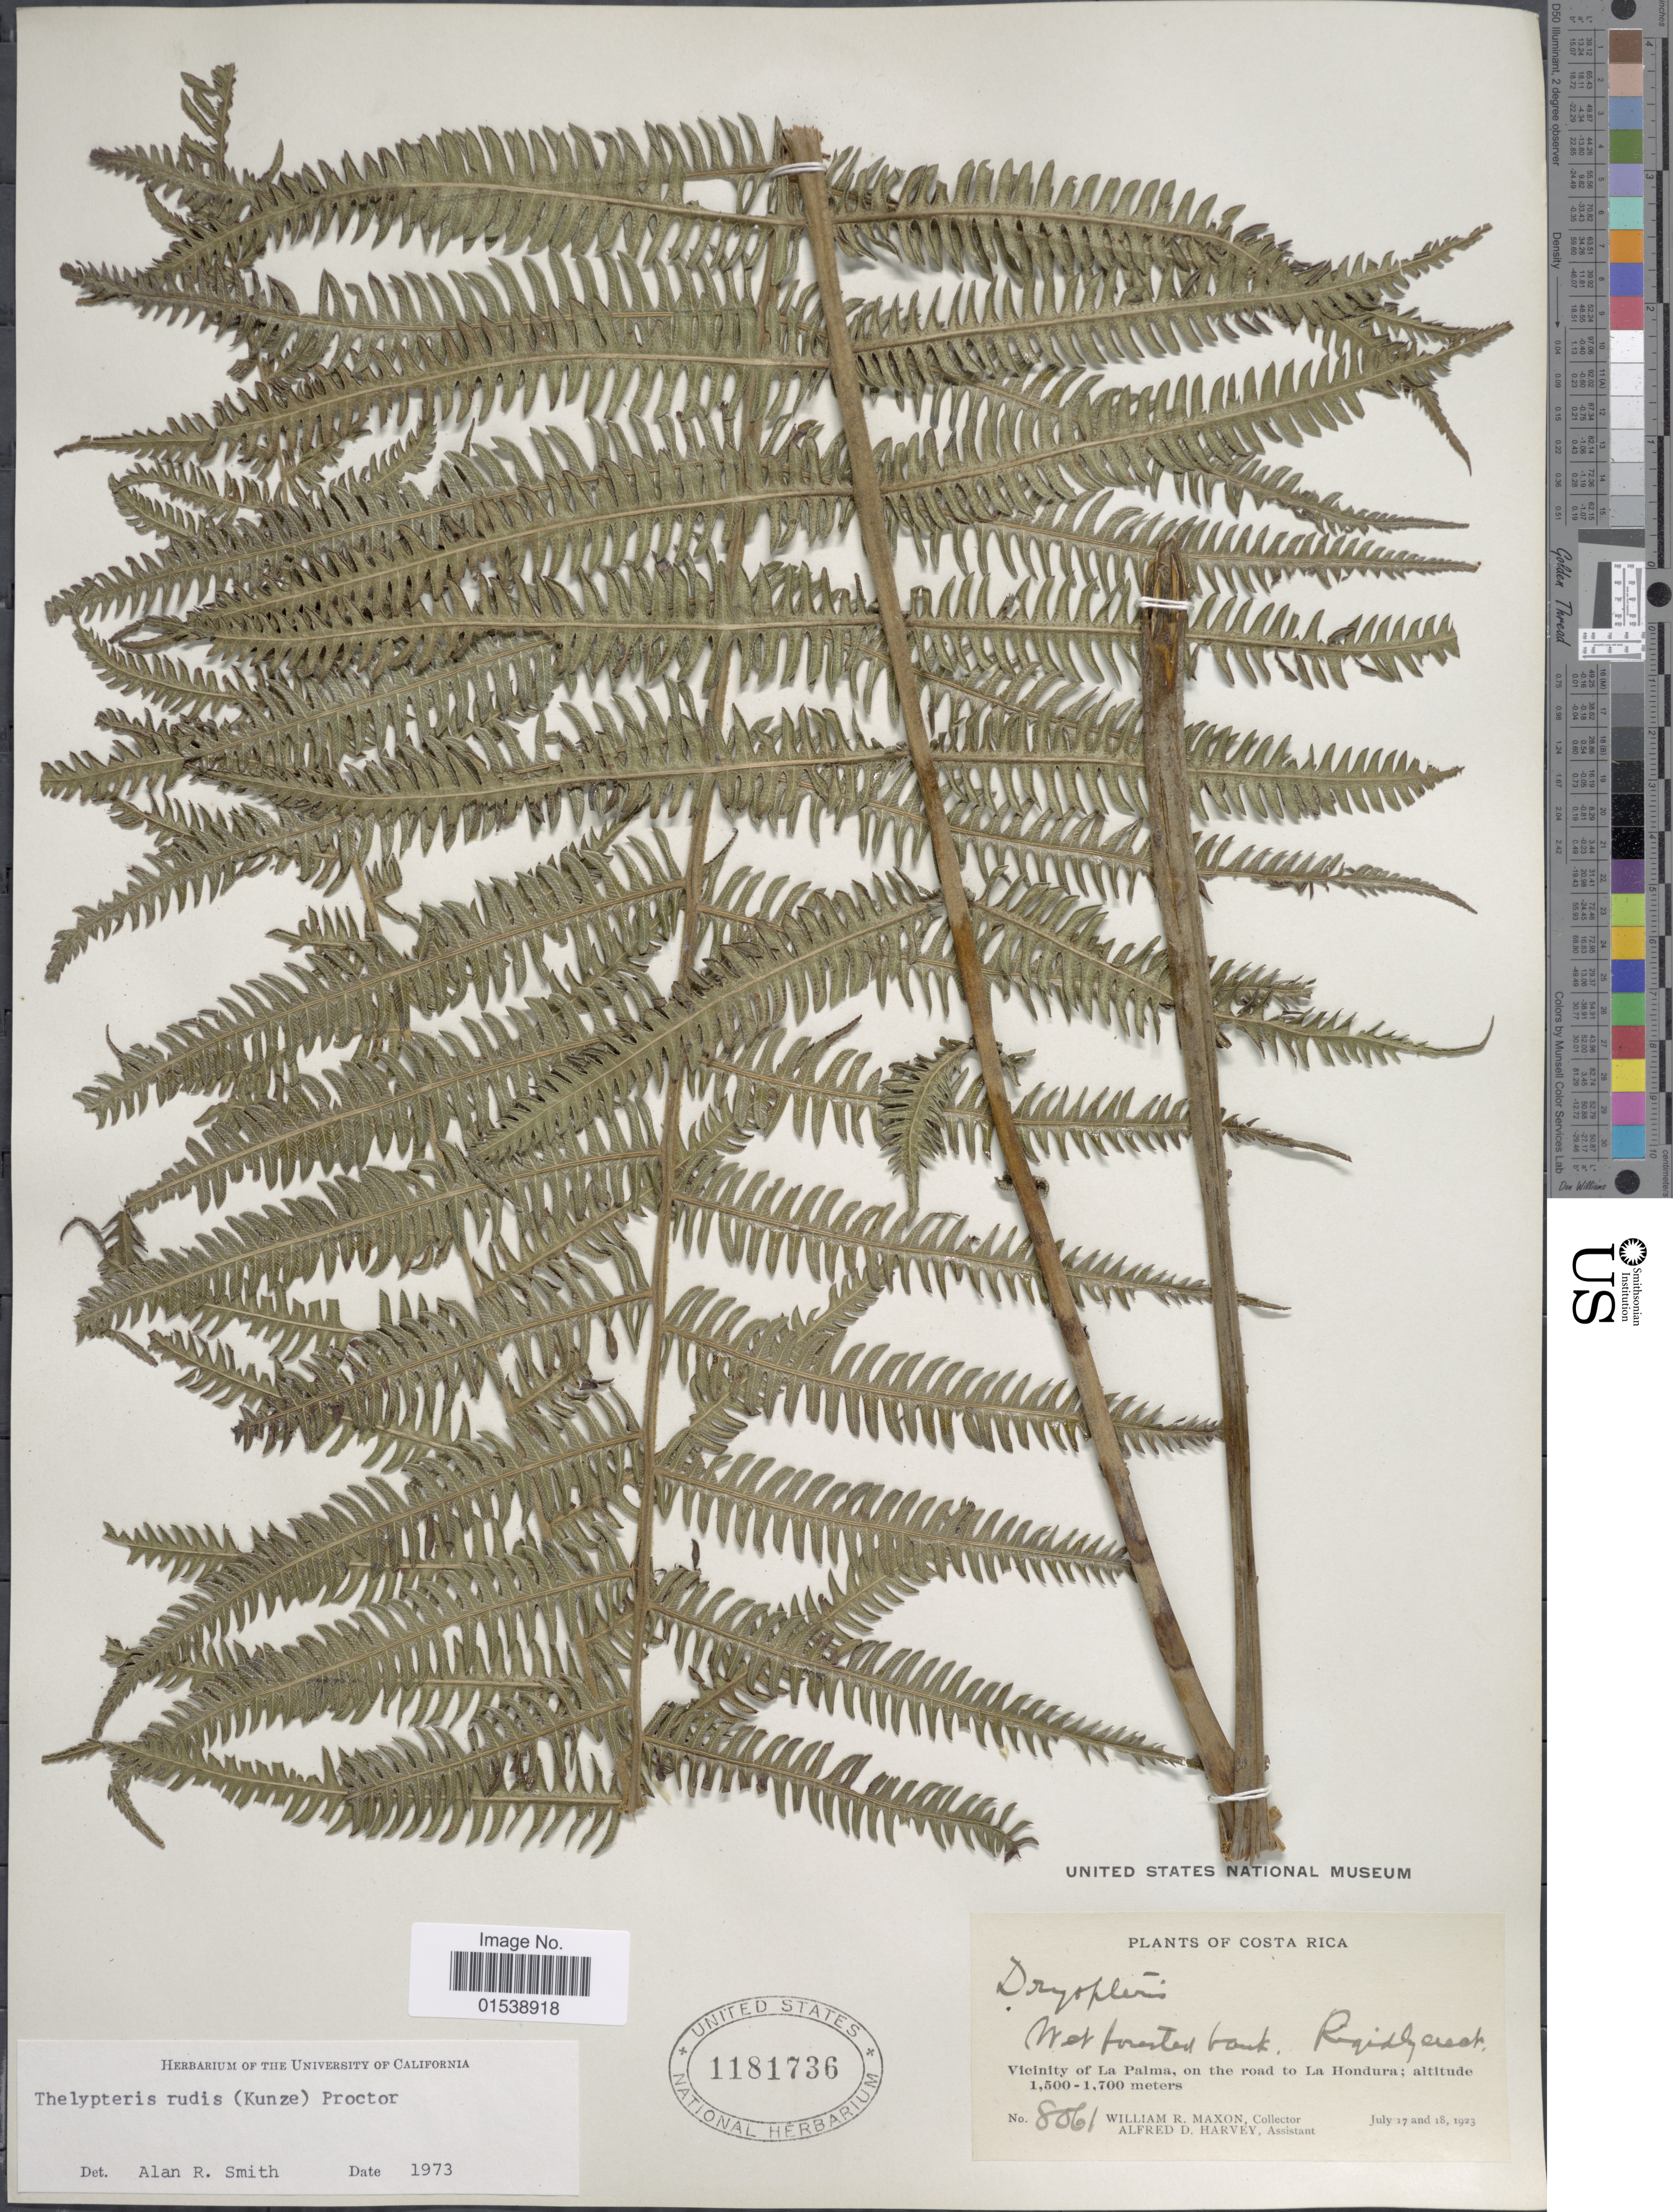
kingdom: Plantae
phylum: Tracheophyta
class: Polypodiopsida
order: Polypodiales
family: Thelypteridaceae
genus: Amauropelta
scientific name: Amauropelta rudis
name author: (Kunze) Pic. Serm.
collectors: W. R. Maxon & A. D. Harvey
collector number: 8061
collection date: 1923-07-17/1923-07-18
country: Costa Rica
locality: Vicinity of La Palma, on the road to La Hondura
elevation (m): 1500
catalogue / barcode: US 1181736